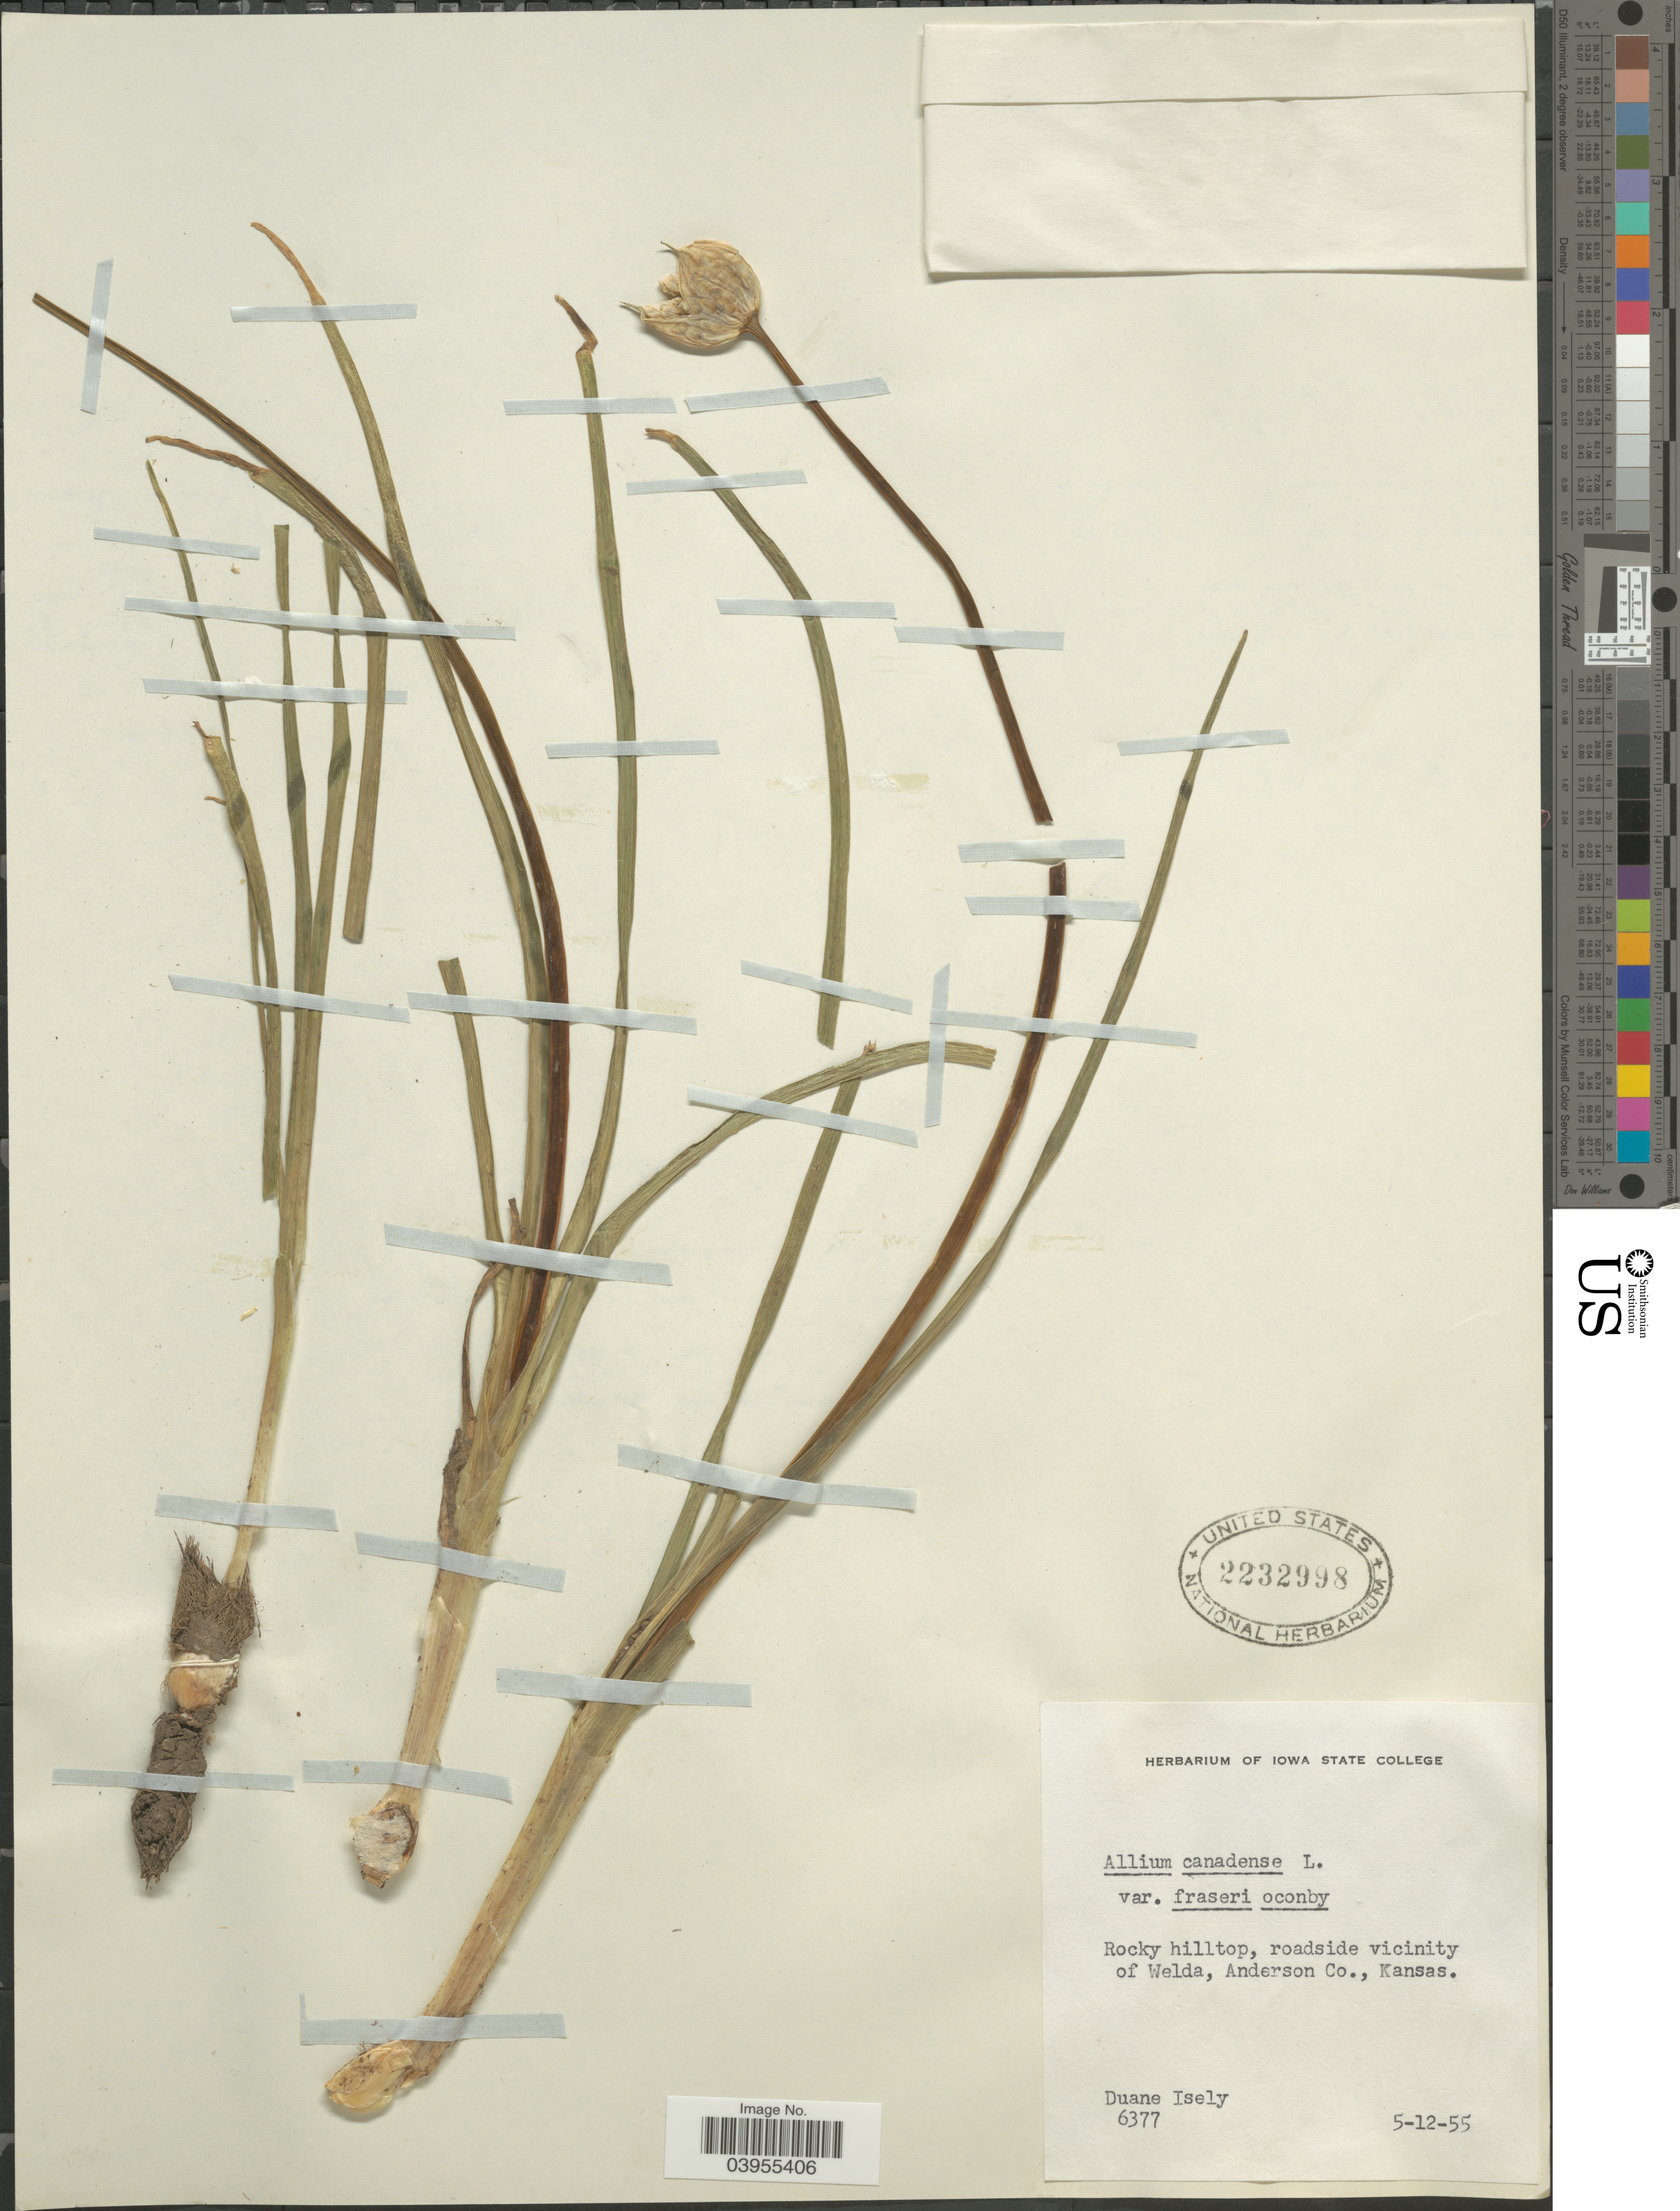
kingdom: Plantae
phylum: Tracheophyta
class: Liliopsida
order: Asparagales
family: Amaryllidaceae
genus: Allium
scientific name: Allium canadense var. fraseri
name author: Ownbey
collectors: D. Isely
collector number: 6377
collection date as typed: Transcribed d/m/y: 12/5/55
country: United States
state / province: Kansas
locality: Rocky hilltop, roadside vicinity of Welda, Anderson Co.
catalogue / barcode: US 2232998